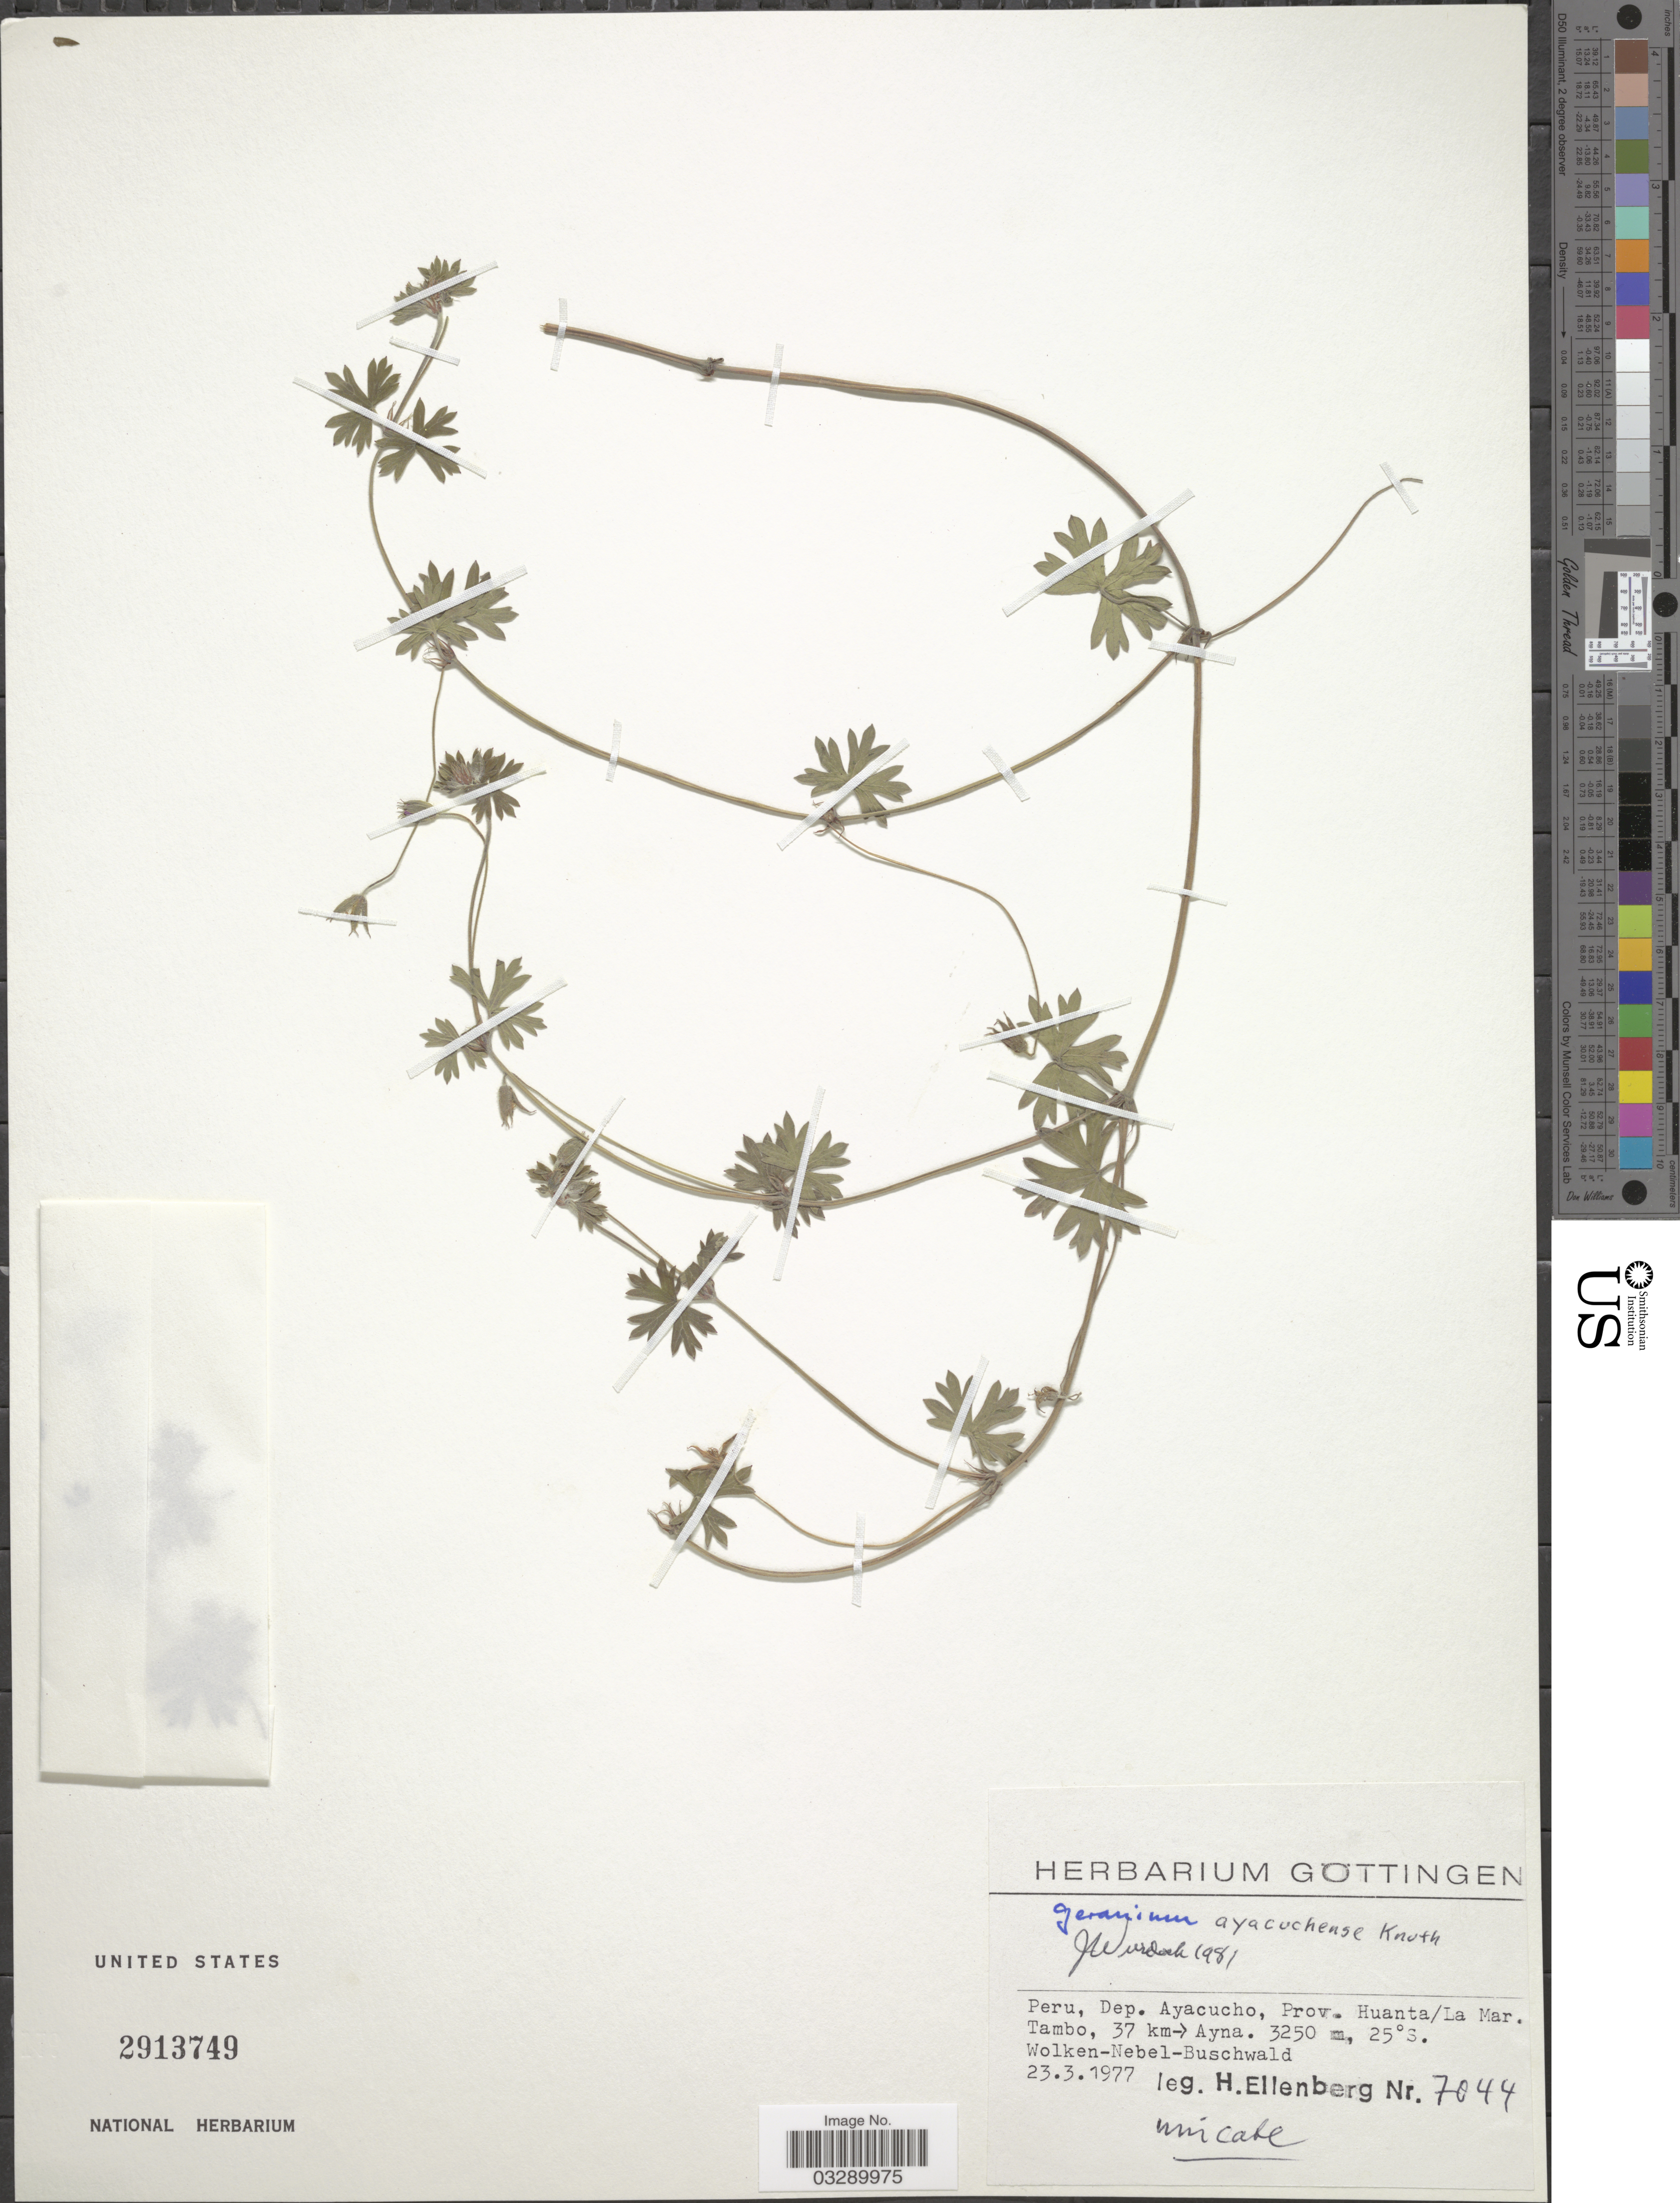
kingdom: Plantae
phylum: Tracheophyta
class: Magnoliopsida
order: Geraniales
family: Geraniaceae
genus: Geranium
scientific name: Geranium ayacuchense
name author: R. Knuth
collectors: H. Ellenberg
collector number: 7044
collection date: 1977-03-23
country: Peru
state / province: Ayacucho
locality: Dep. Ayacucho, Prov. Huanta/ La Mar. Tambo, 37 km -> Ayna.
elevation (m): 3250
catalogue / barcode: US 2913749